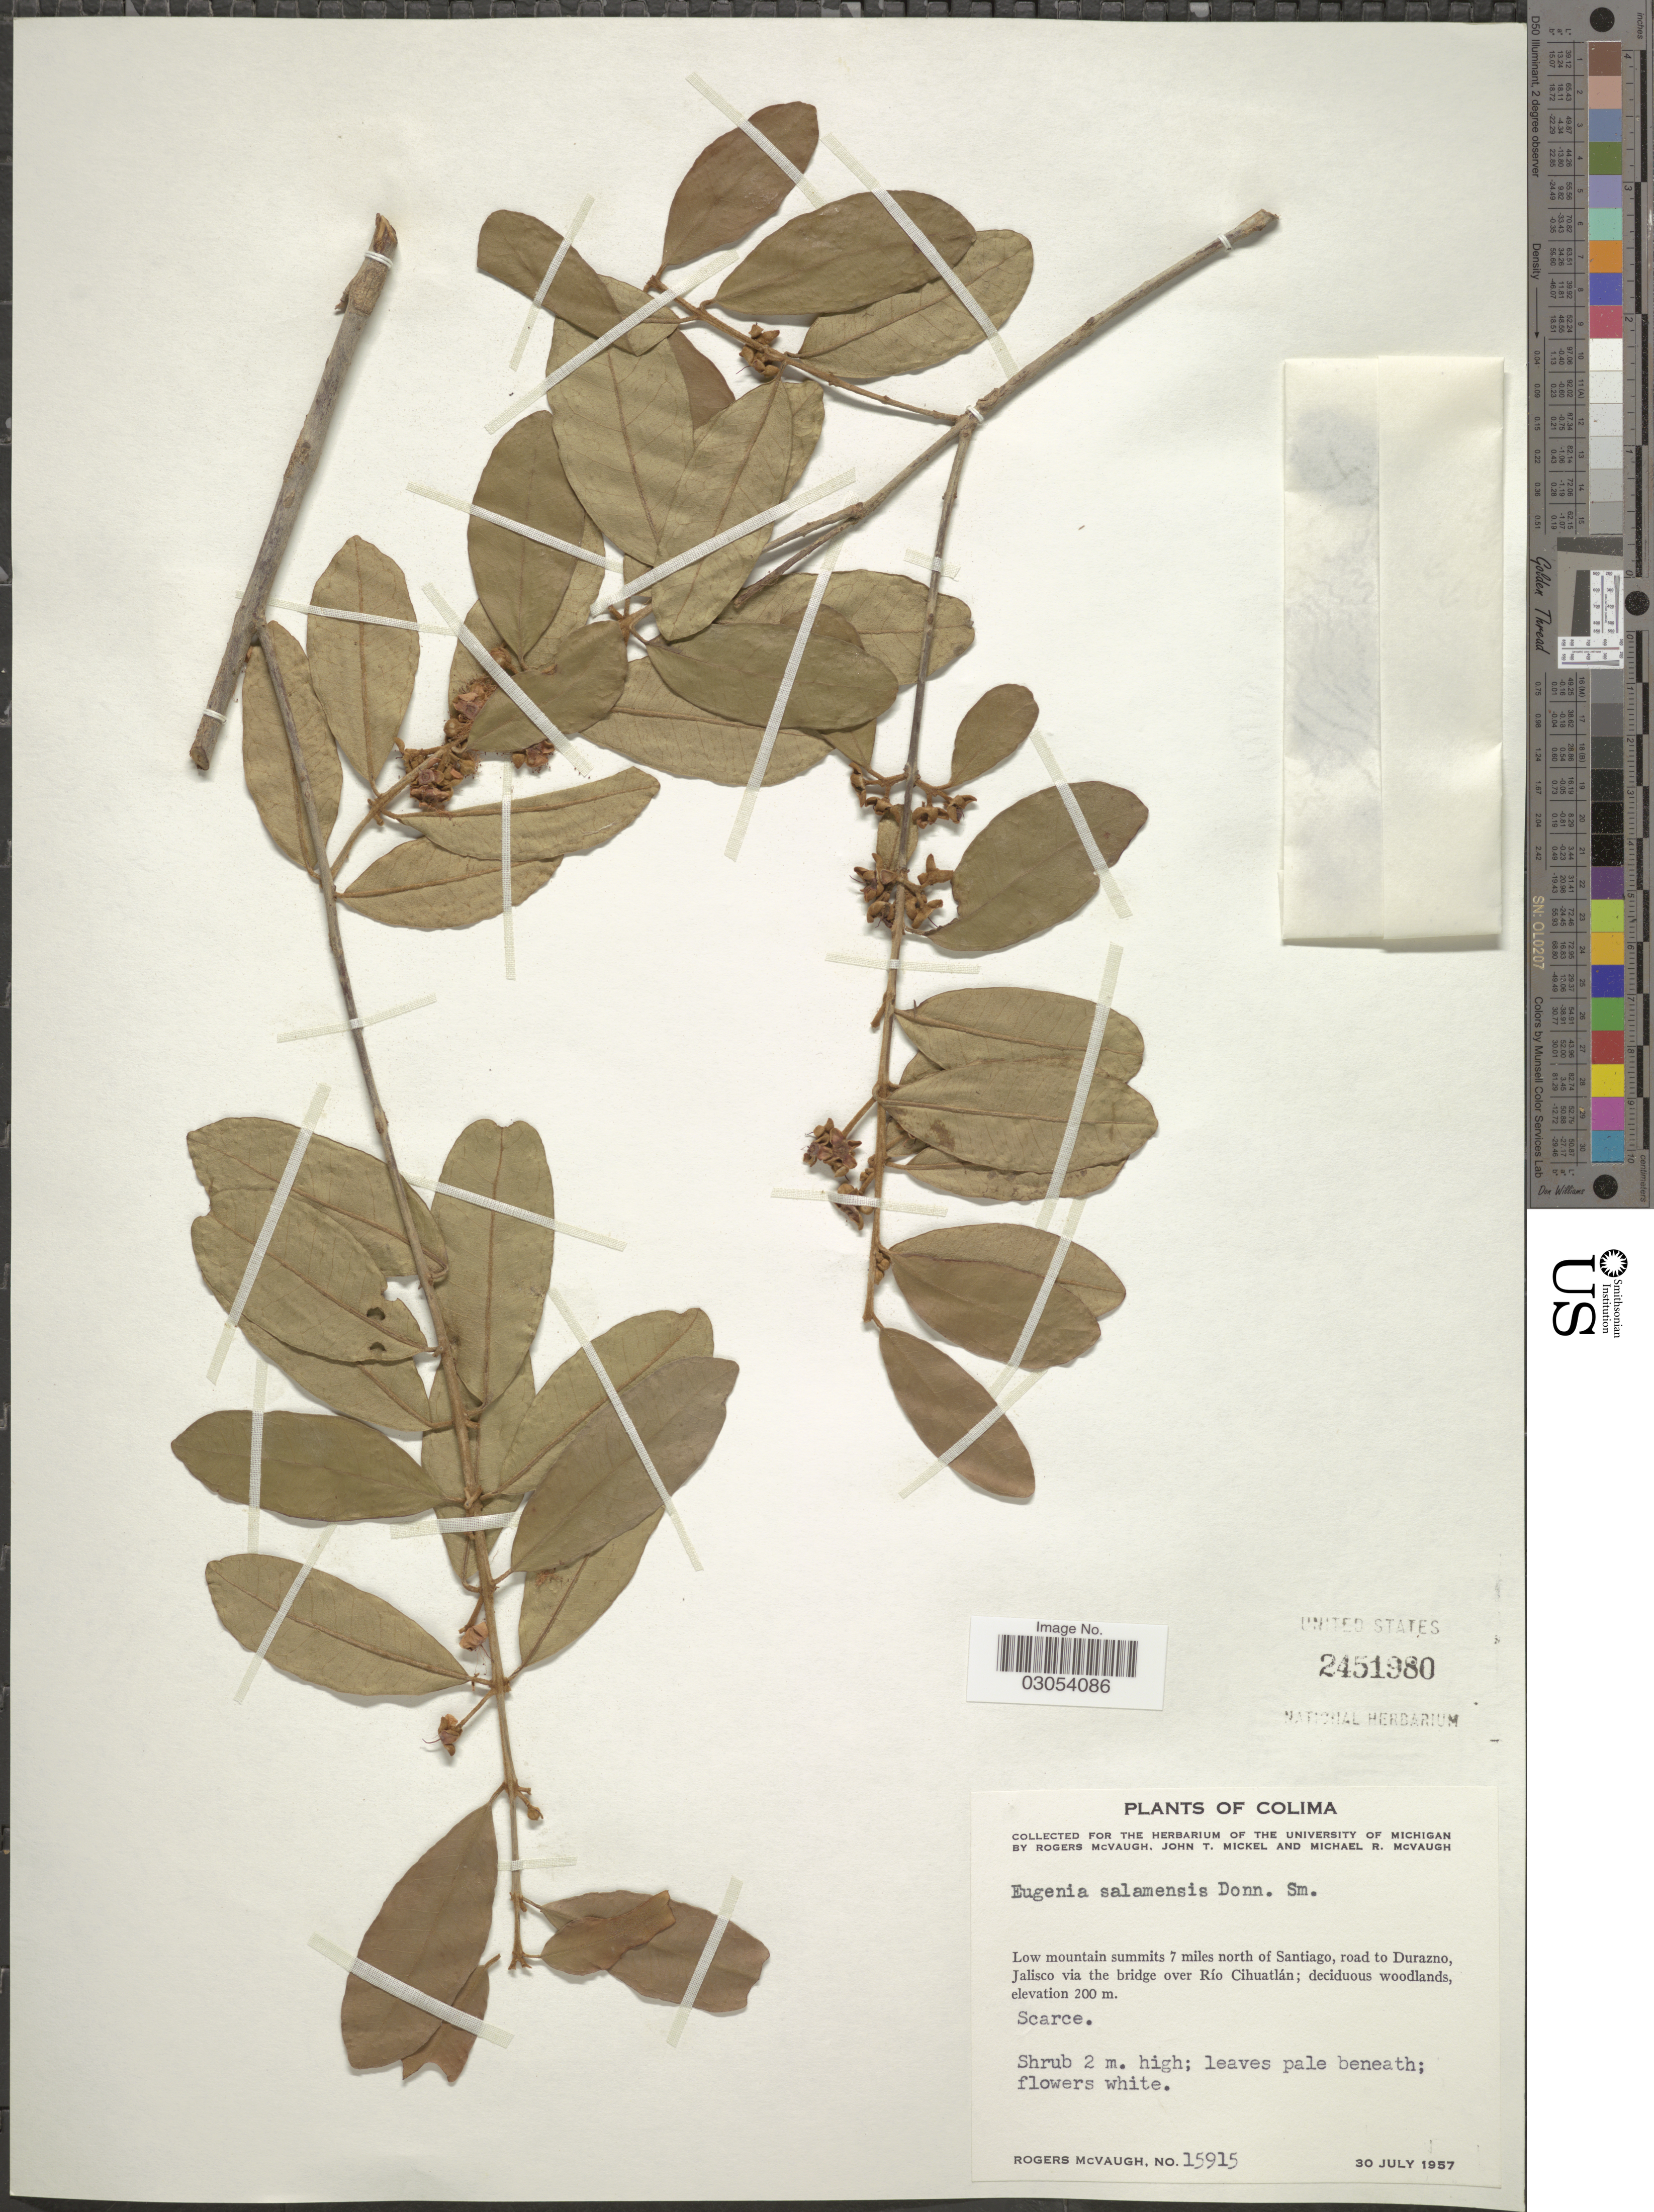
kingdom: Plantae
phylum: Tracheophyta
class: Magnoliopsida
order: Myrtales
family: Myrtaceae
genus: Eugenia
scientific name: Eugenia salamensis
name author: Donn. Sm.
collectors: R. McVaugh, J. T. Mickel & M. R. McVaugh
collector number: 15915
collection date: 1957-07-30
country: Mexico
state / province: Colima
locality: Low mountain summits 7 miles north of Santiago, road to Durazno, Jalisco via the bridge over Río Cihuatlán.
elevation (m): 200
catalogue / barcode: US 2451980